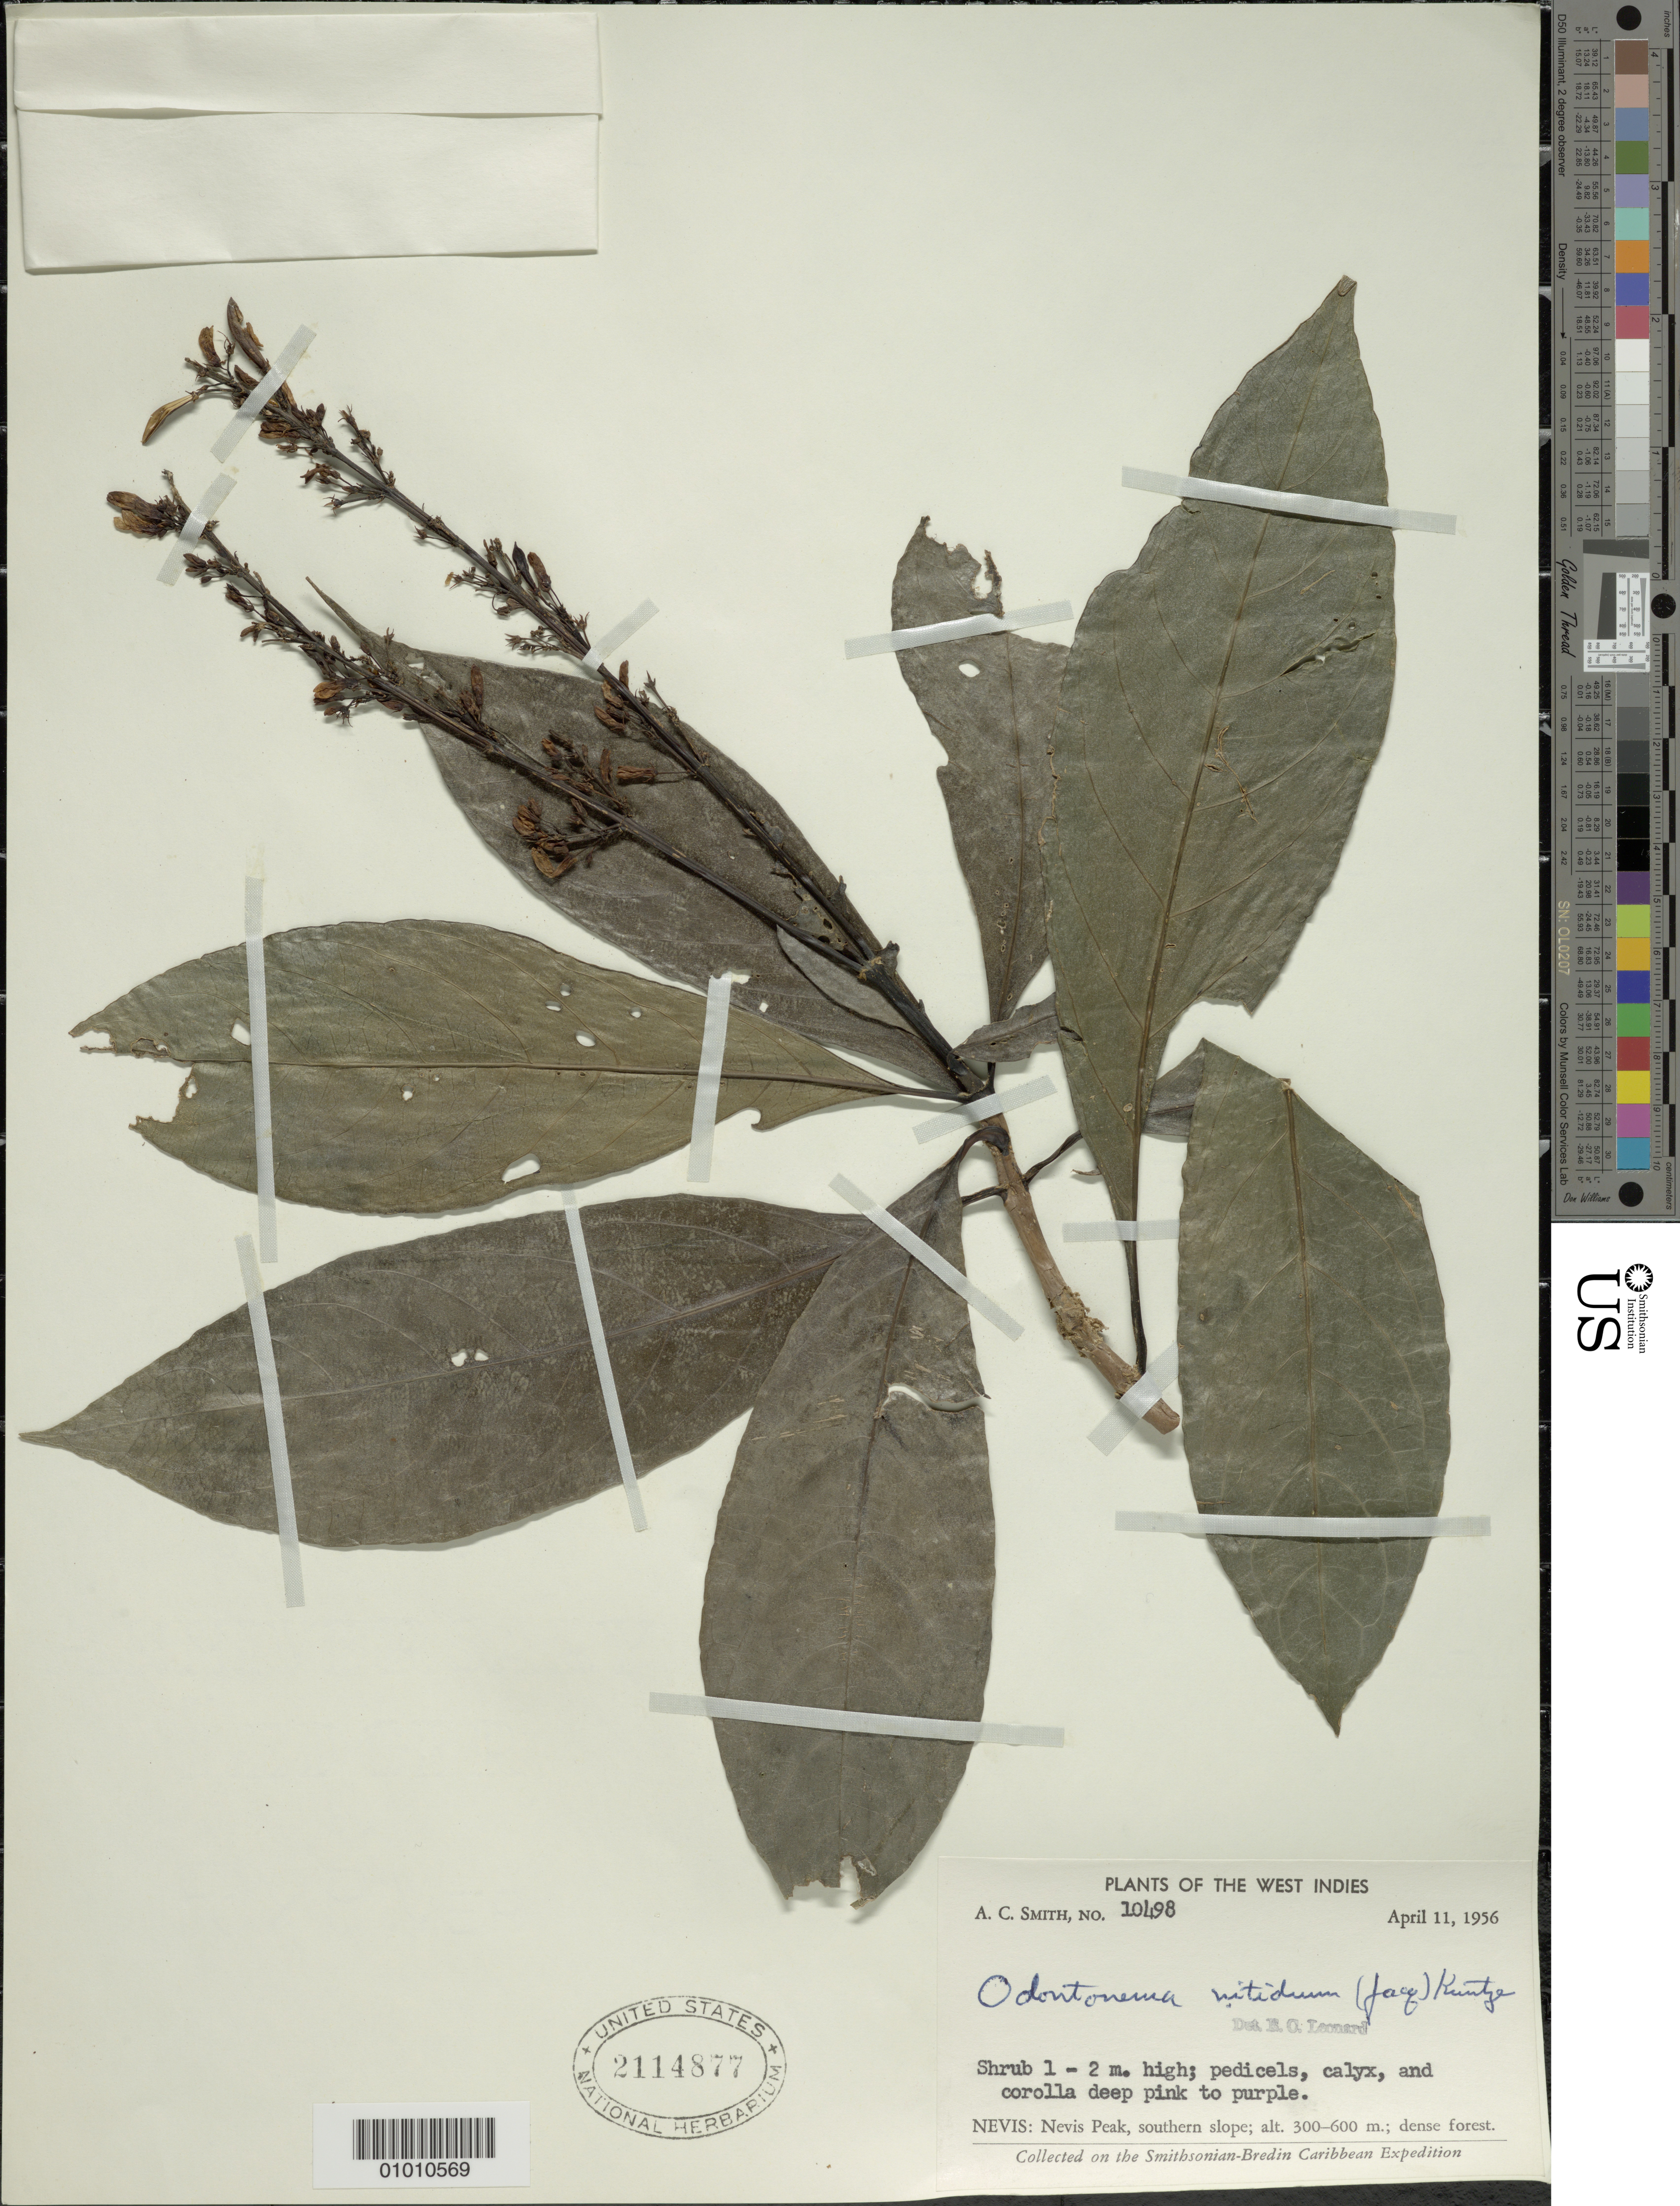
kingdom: Plantae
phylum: Tracheophyta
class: Magnoliopsida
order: Lamiales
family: Acanthaceae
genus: Odontonema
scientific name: Odontonema nitidum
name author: (Jacq.) Kuntze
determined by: Leonard, Emery C., (US)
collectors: A. C. Smith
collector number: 10498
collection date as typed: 11 Apr 1956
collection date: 1956-04-11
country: St. Christopher-Nevis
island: Nevis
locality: Nevis Peak, southern slope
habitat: Dense forest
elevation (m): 300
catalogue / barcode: US 2114877